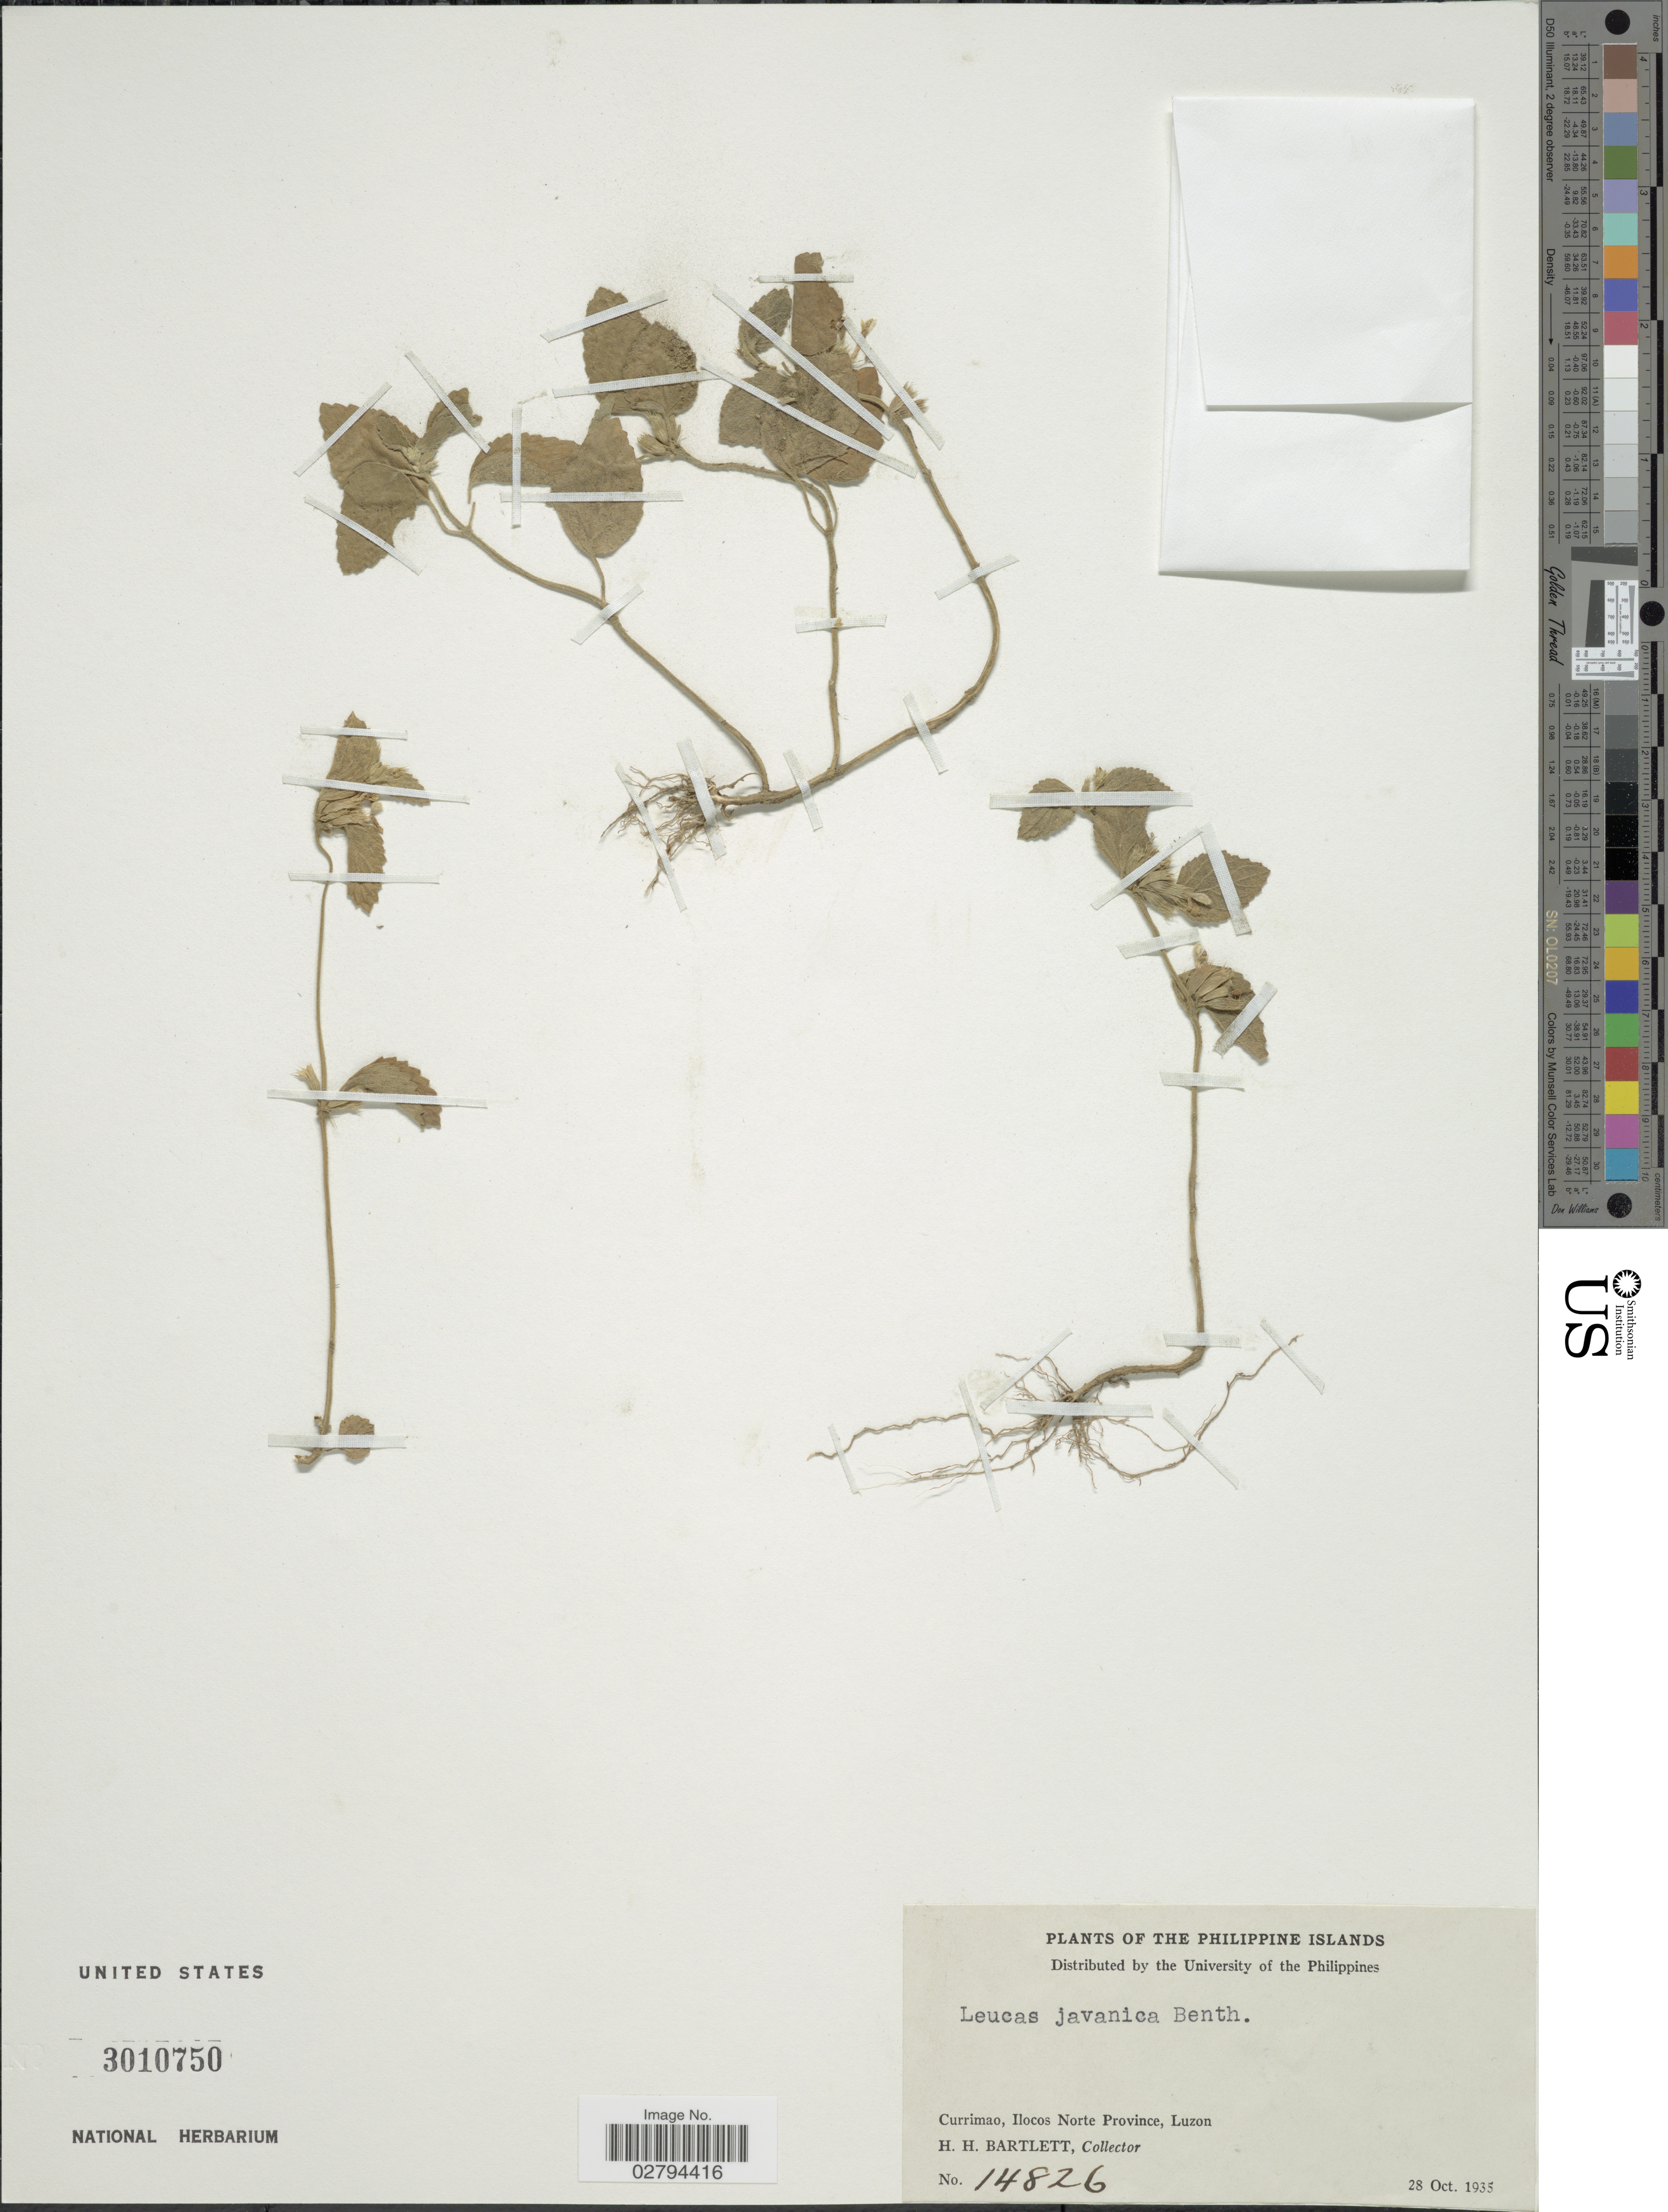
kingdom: Plantae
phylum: Tracheophyta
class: Magnoliopsida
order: Lamiales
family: Lamiaceae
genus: Leucas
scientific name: Leucas javanica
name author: Benth.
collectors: H. H. Bartlett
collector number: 14826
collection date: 1935-10-28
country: Philippines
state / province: Ilocos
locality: The Philippine Islands. Currimao, Ilocos Norte Province, Luzon.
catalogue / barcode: US 3010750